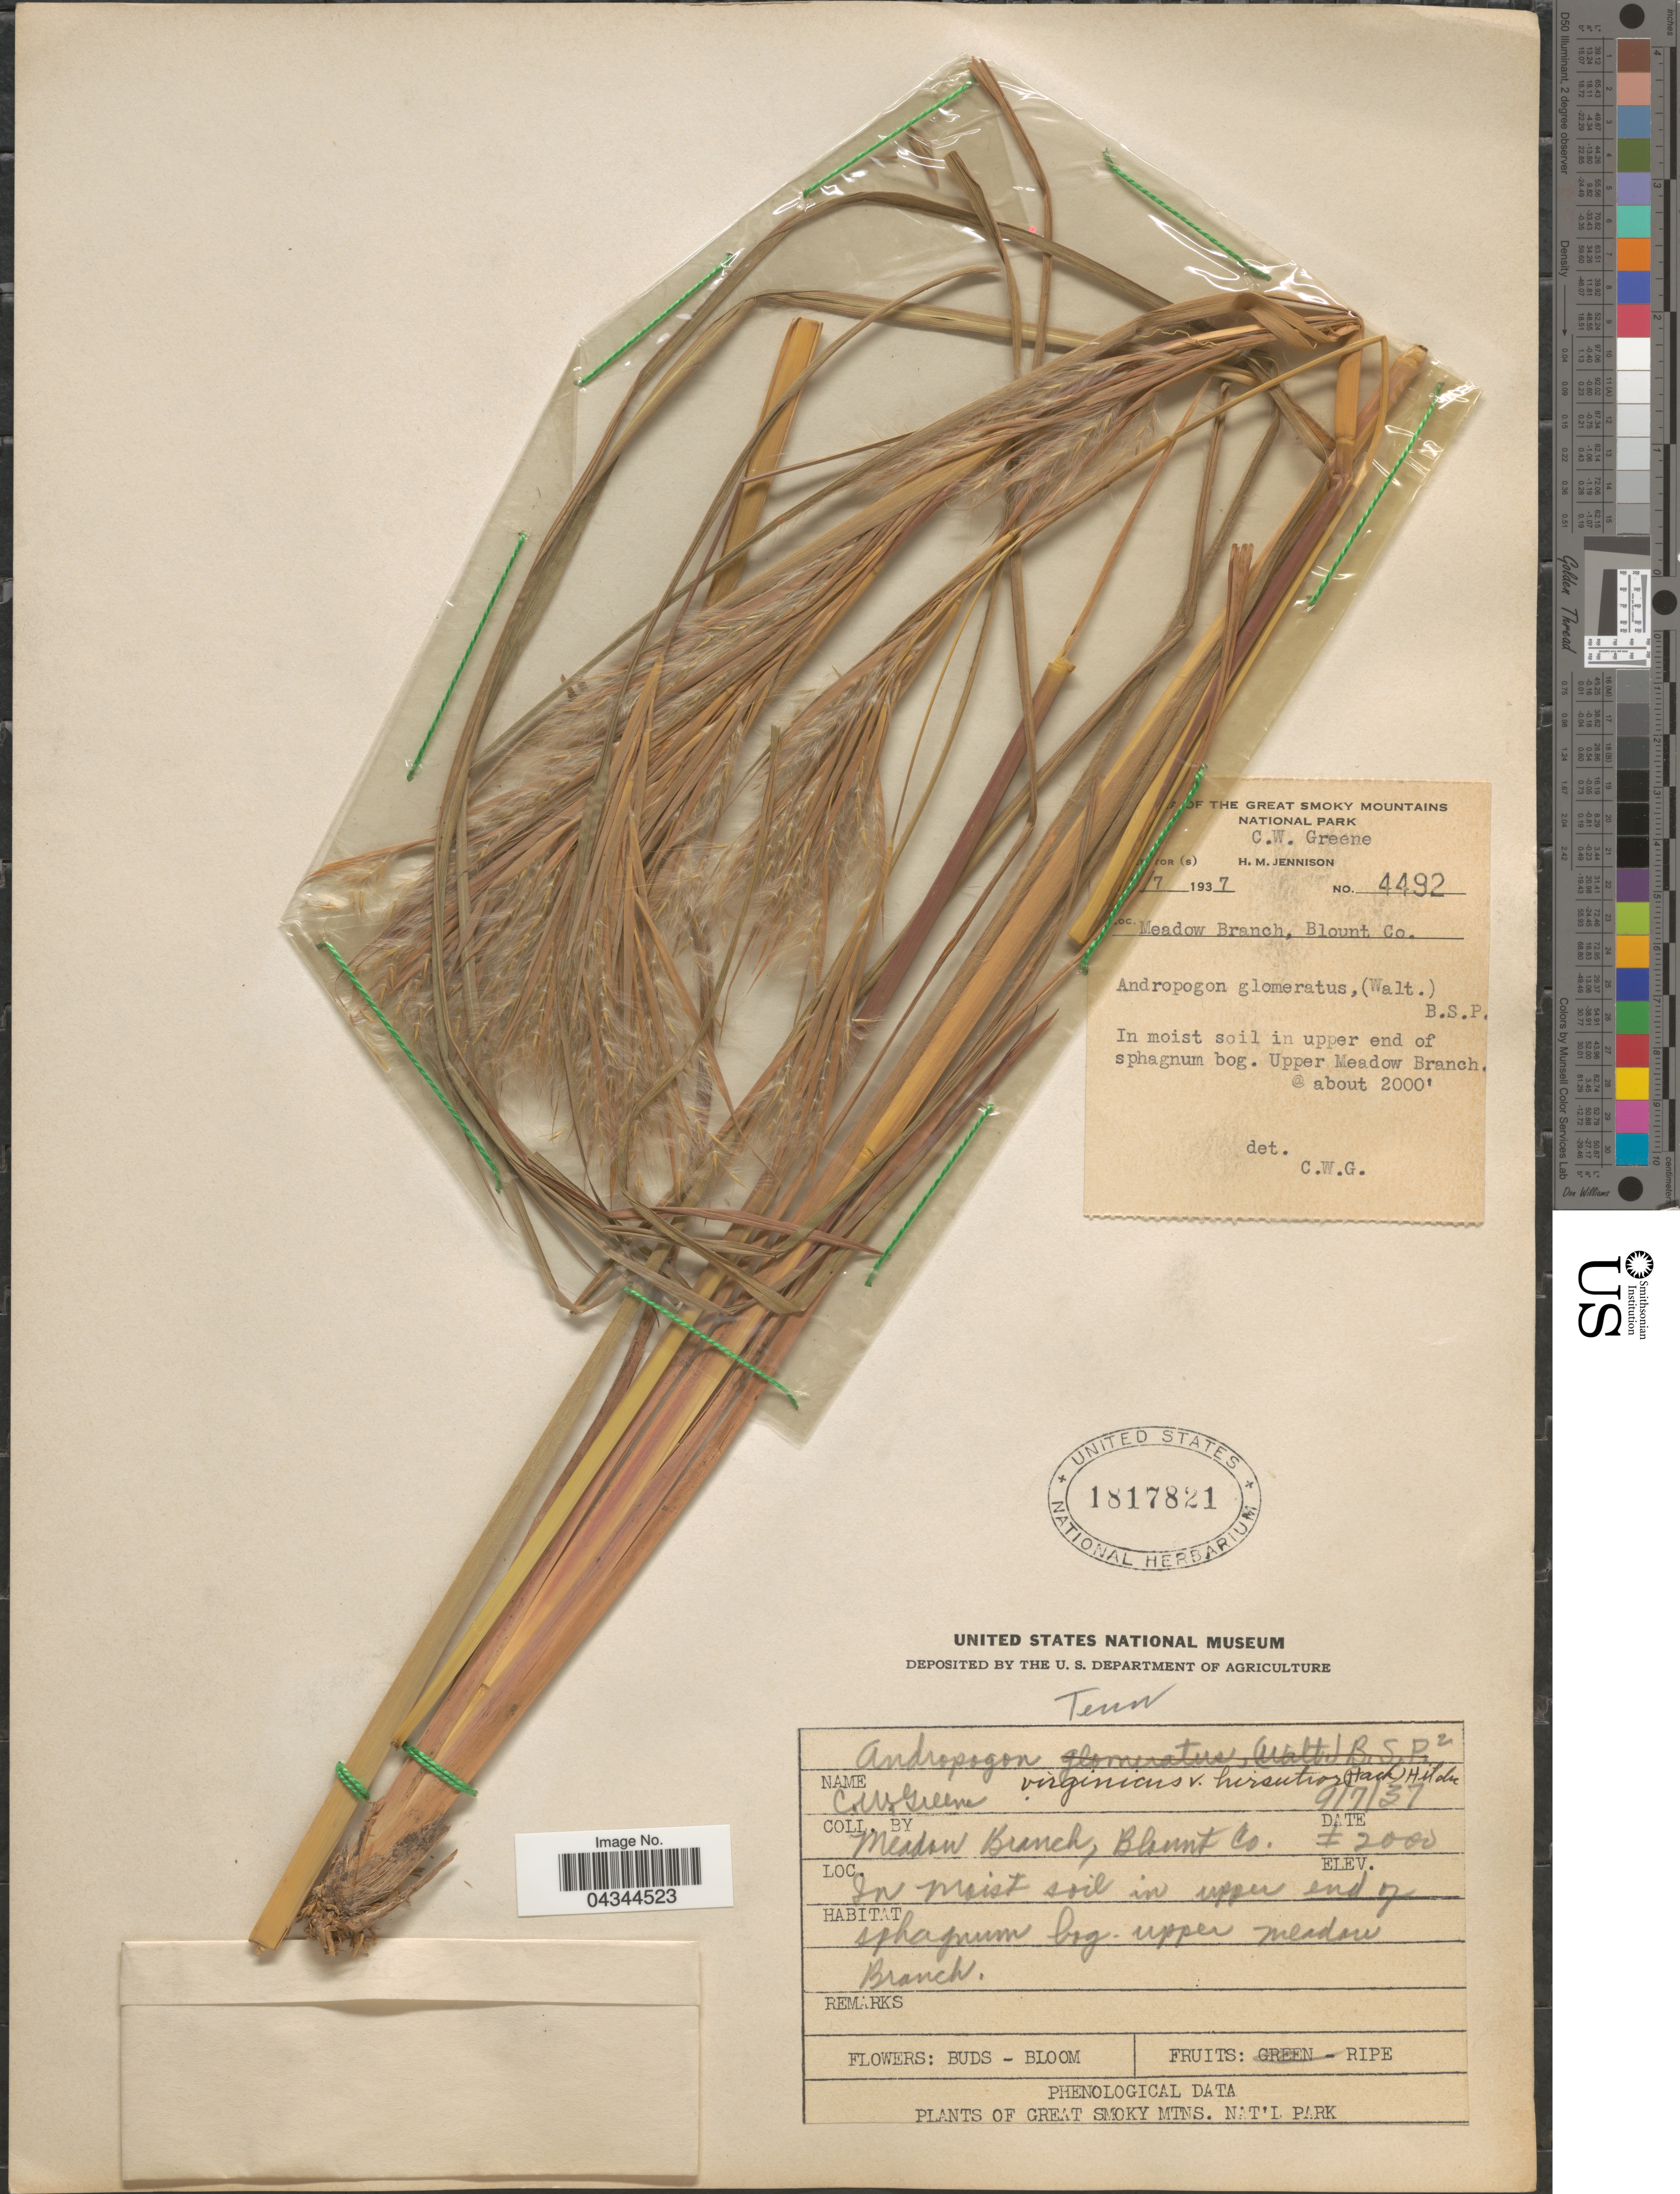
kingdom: Plantae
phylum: Tracheophyta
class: Liliopsida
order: Poales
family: Poaceae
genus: Andropogon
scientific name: Andropogon virginicus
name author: L.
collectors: C. W. Greene & H. Jennison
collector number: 4492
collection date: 1937-07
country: United States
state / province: Tennessee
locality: The Great Smoky Mountains National Park. Meadow Branch, Blount Co. Upper Meadow Branch.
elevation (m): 610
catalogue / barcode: US 1817821